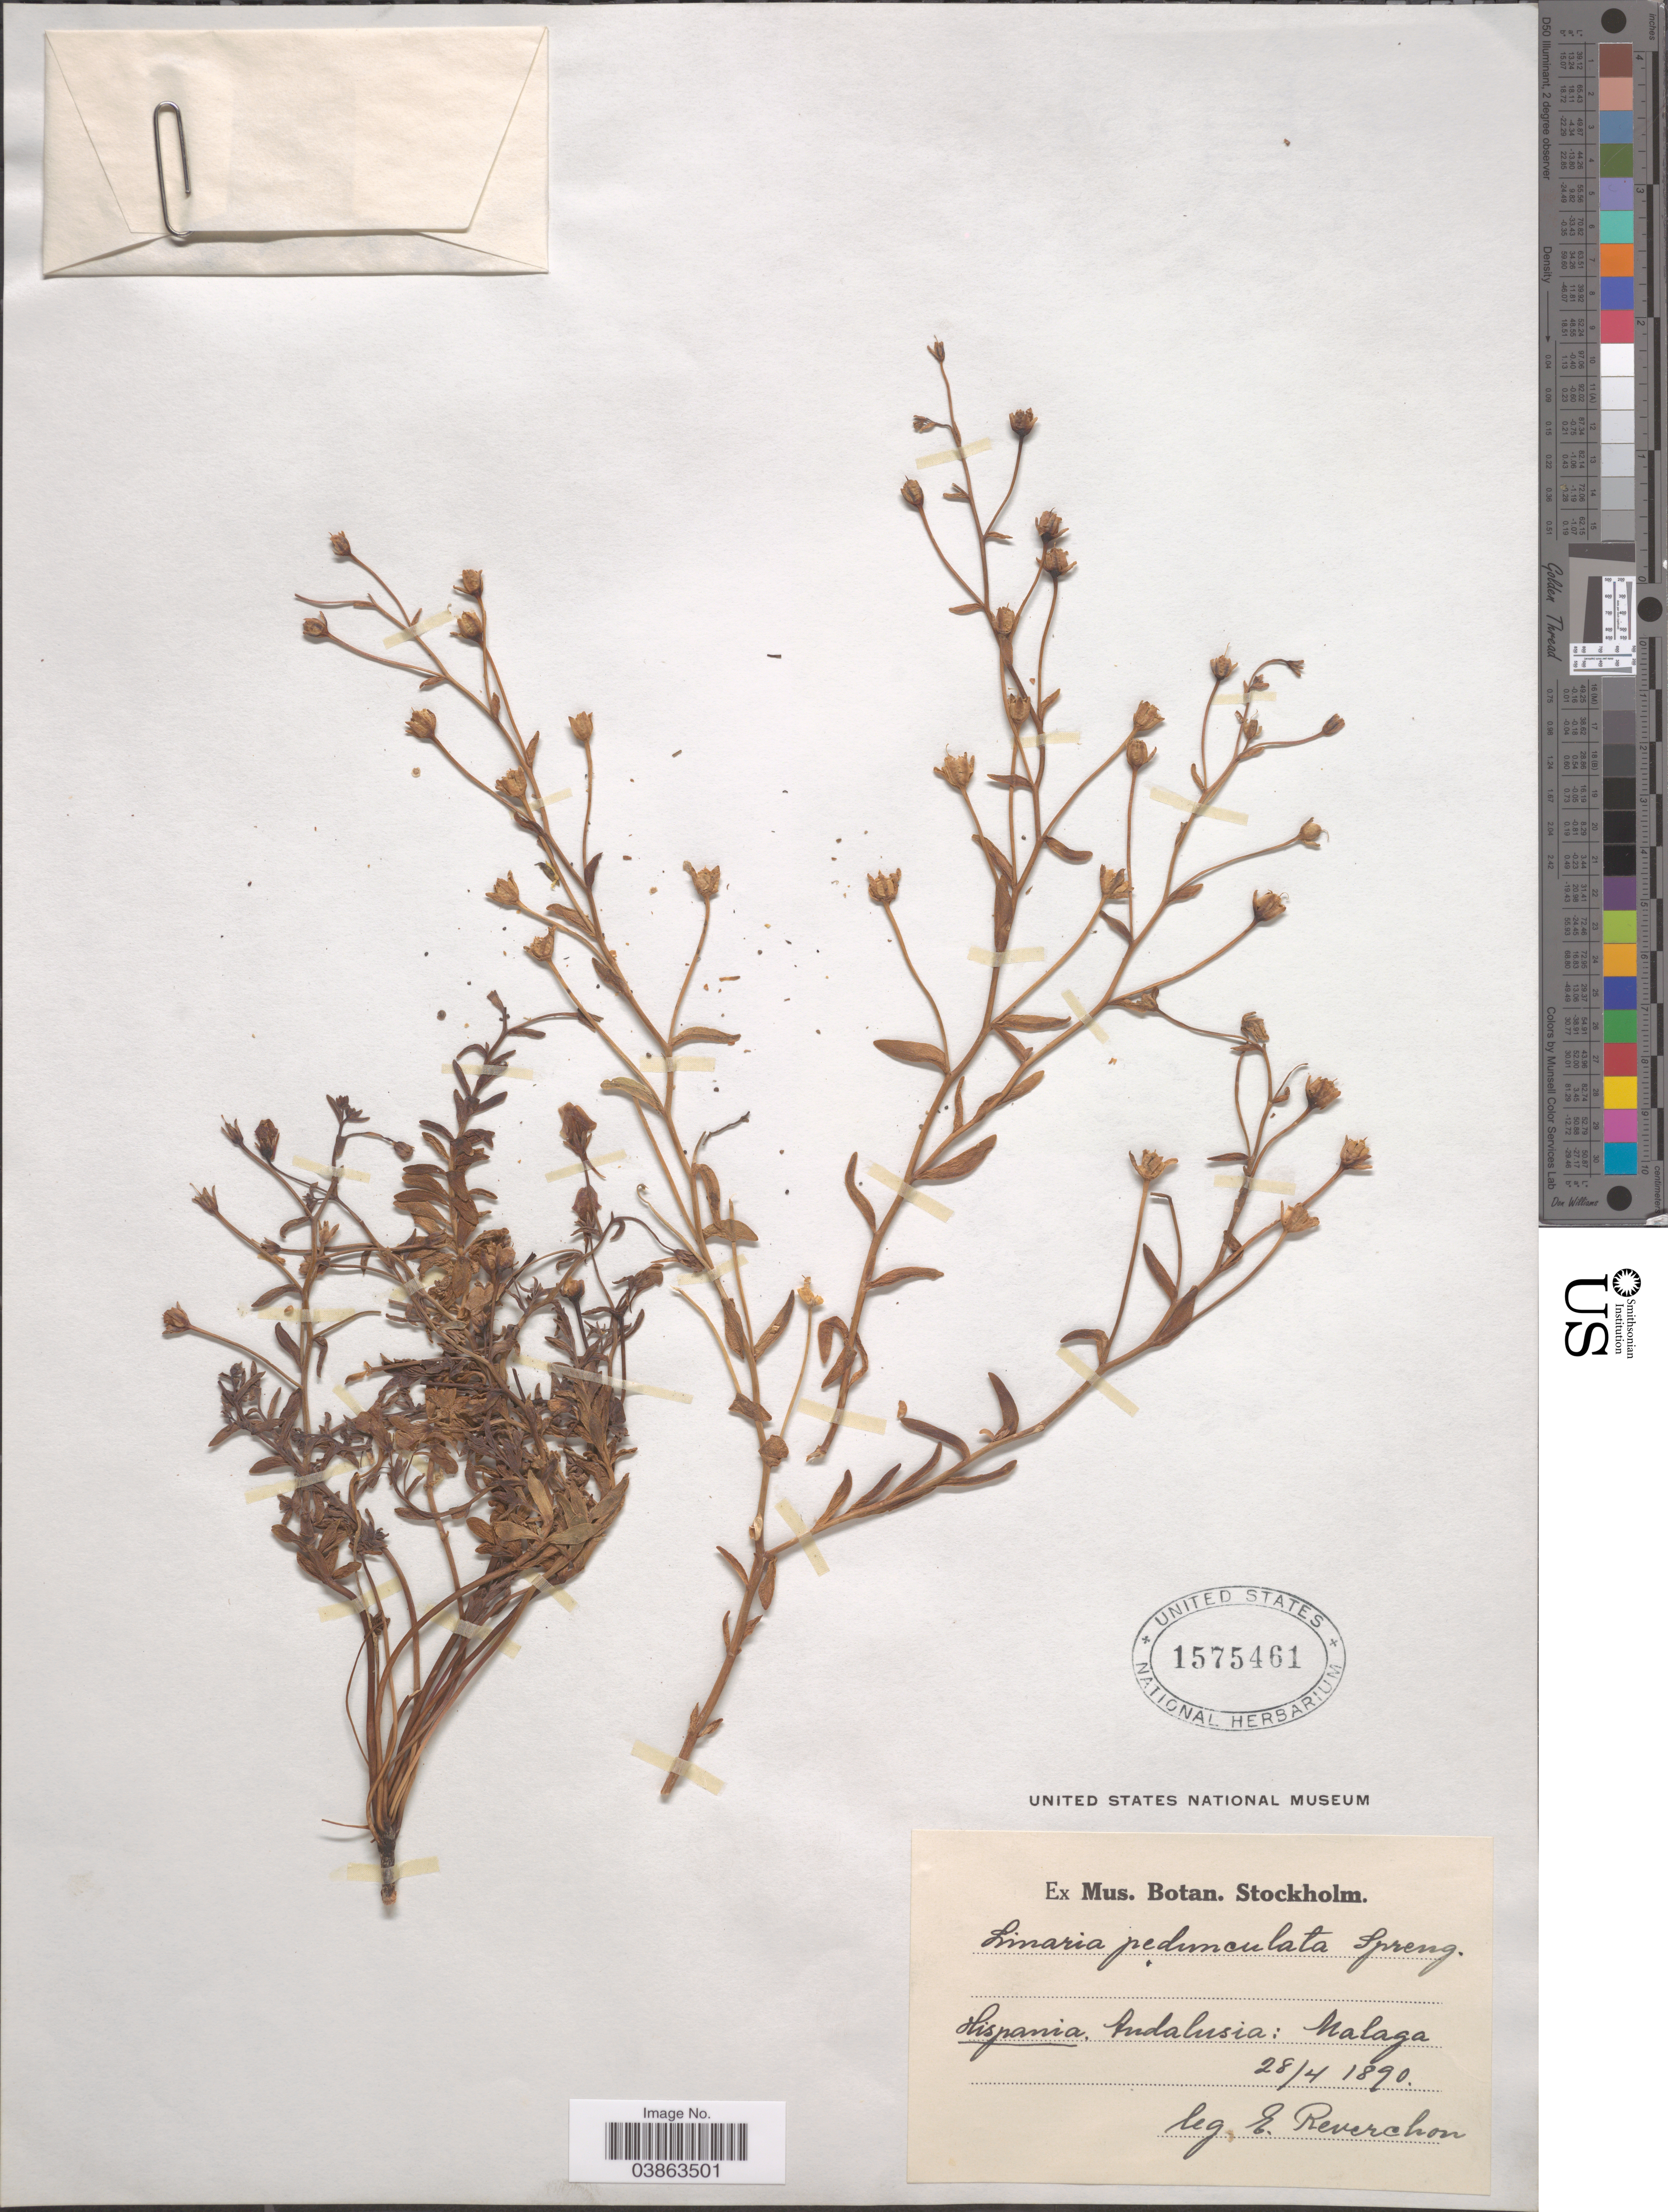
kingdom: Plantae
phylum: Tracheophyta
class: Magnoliopsida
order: Lamiales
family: Plantaginaceae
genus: Linaria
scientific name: Linaria pedunculata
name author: (L.) Chaz.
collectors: E. Reverchon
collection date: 1890-04-28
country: Spain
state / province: Andalucía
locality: Hispania. Andalusia: Malaga.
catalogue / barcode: US 1575461